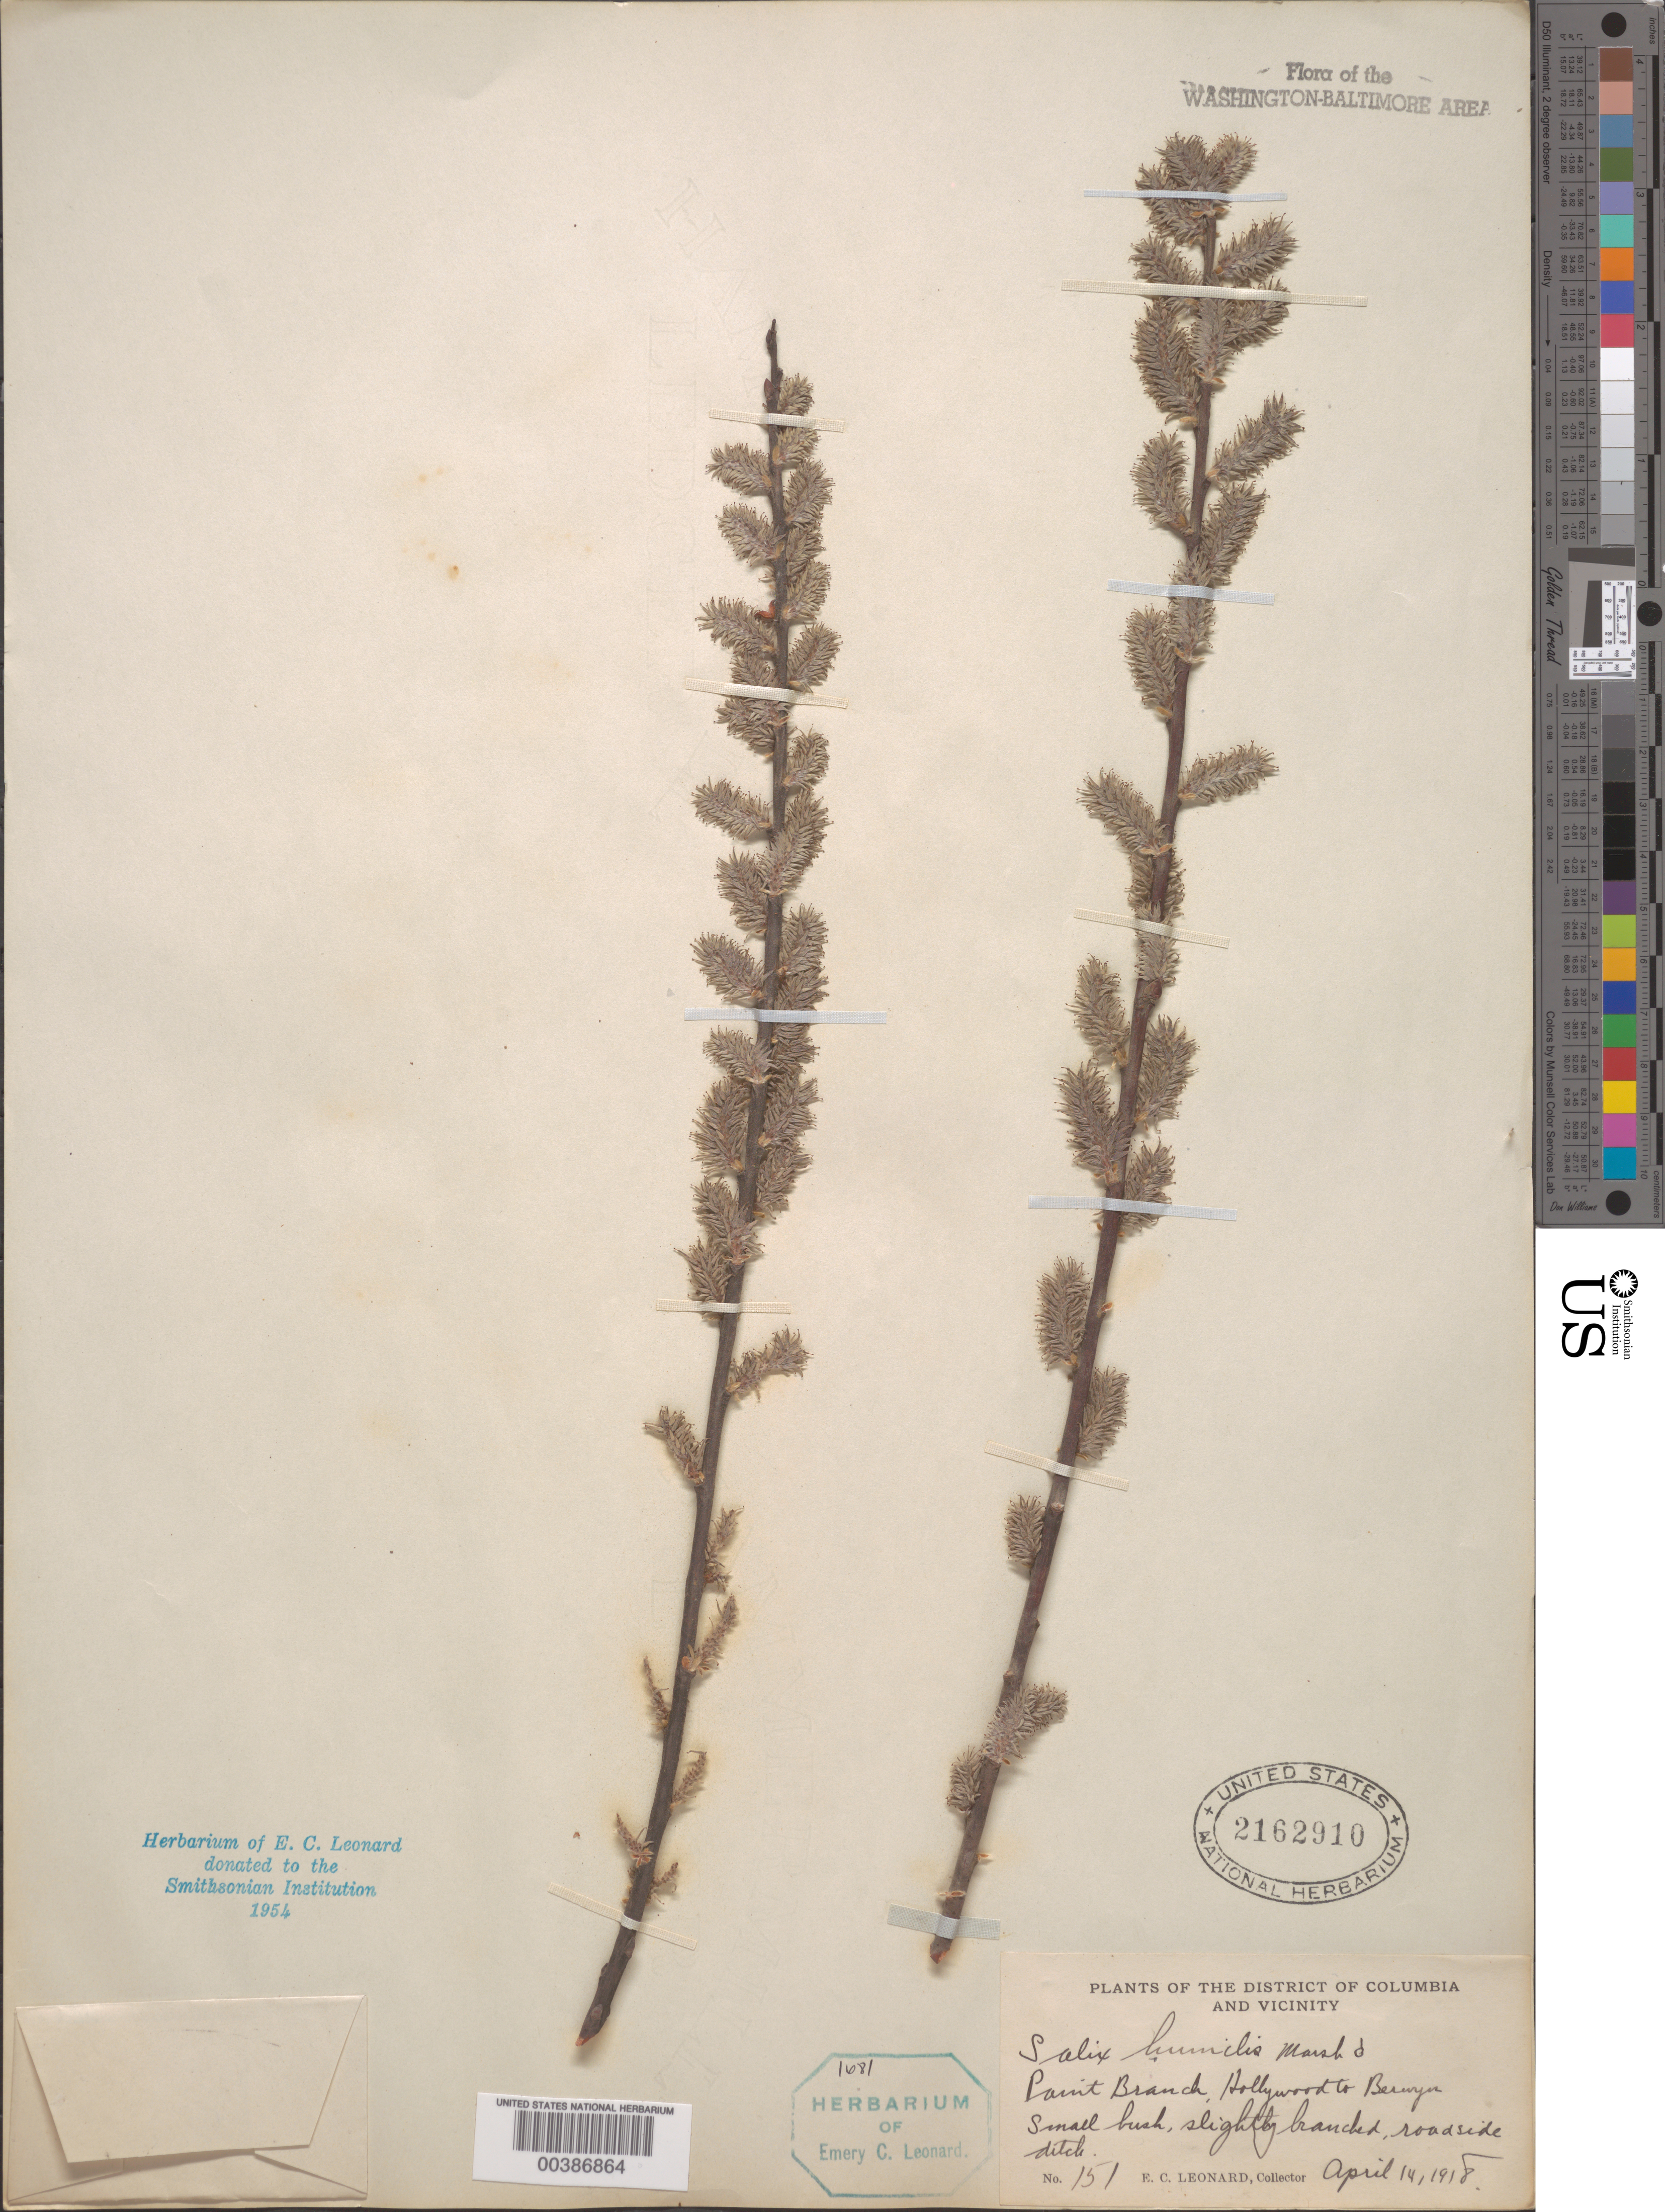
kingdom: Plantae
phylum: Tracheophyta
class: Magnoliopsida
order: Malpighiales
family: Salicaceae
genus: Salix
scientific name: Salix humilis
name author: Marshall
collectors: E. C. Leonard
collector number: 151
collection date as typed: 14 Apr 1918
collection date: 1918-04-14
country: United States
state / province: Maryland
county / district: Prince George's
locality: Paint Branch, Hollywood to Berwyn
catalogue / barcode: US 2162910